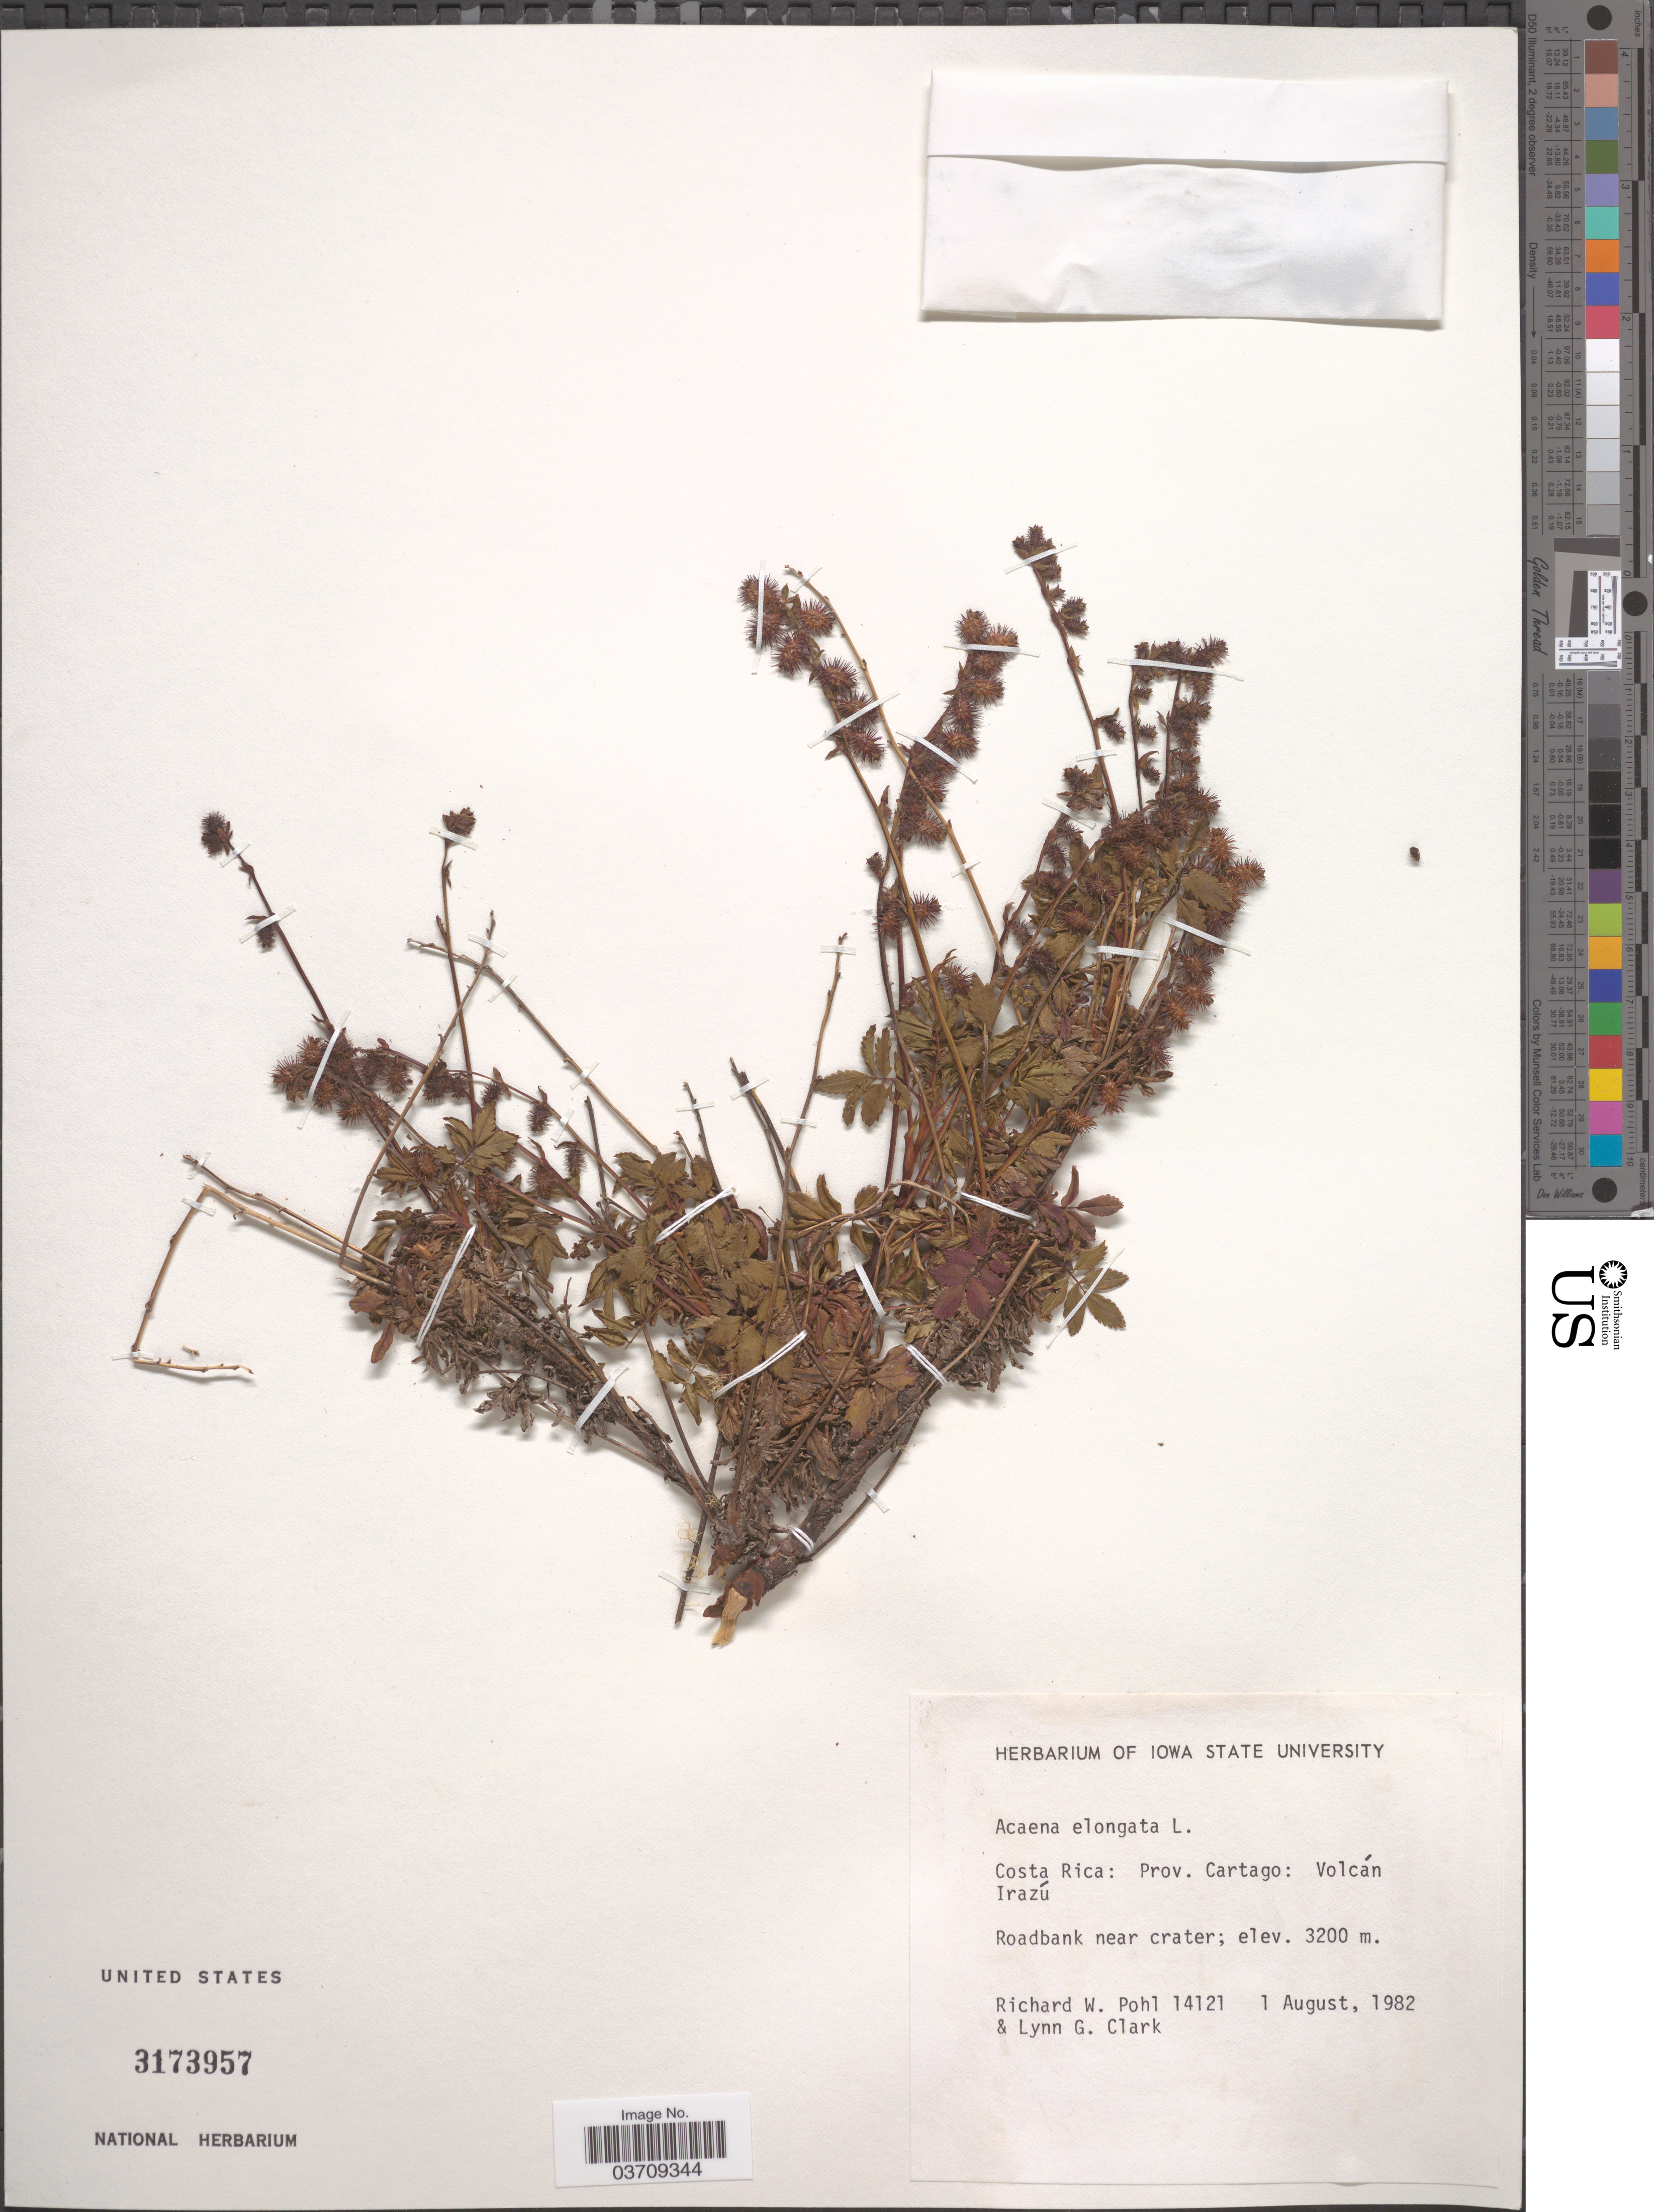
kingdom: Plantae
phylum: Tracheophyta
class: Magnoliopsida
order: Rosales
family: Rosaceae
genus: Acaena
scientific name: Acaena elongata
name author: L.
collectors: R. W. Pohl & L. G. Clark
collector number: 14121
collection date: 1982-08-01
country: Costa Rica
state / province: Cartago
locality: Volcán Irazú. Roadbank near crater.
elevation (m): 3200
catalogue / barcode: US 3173957